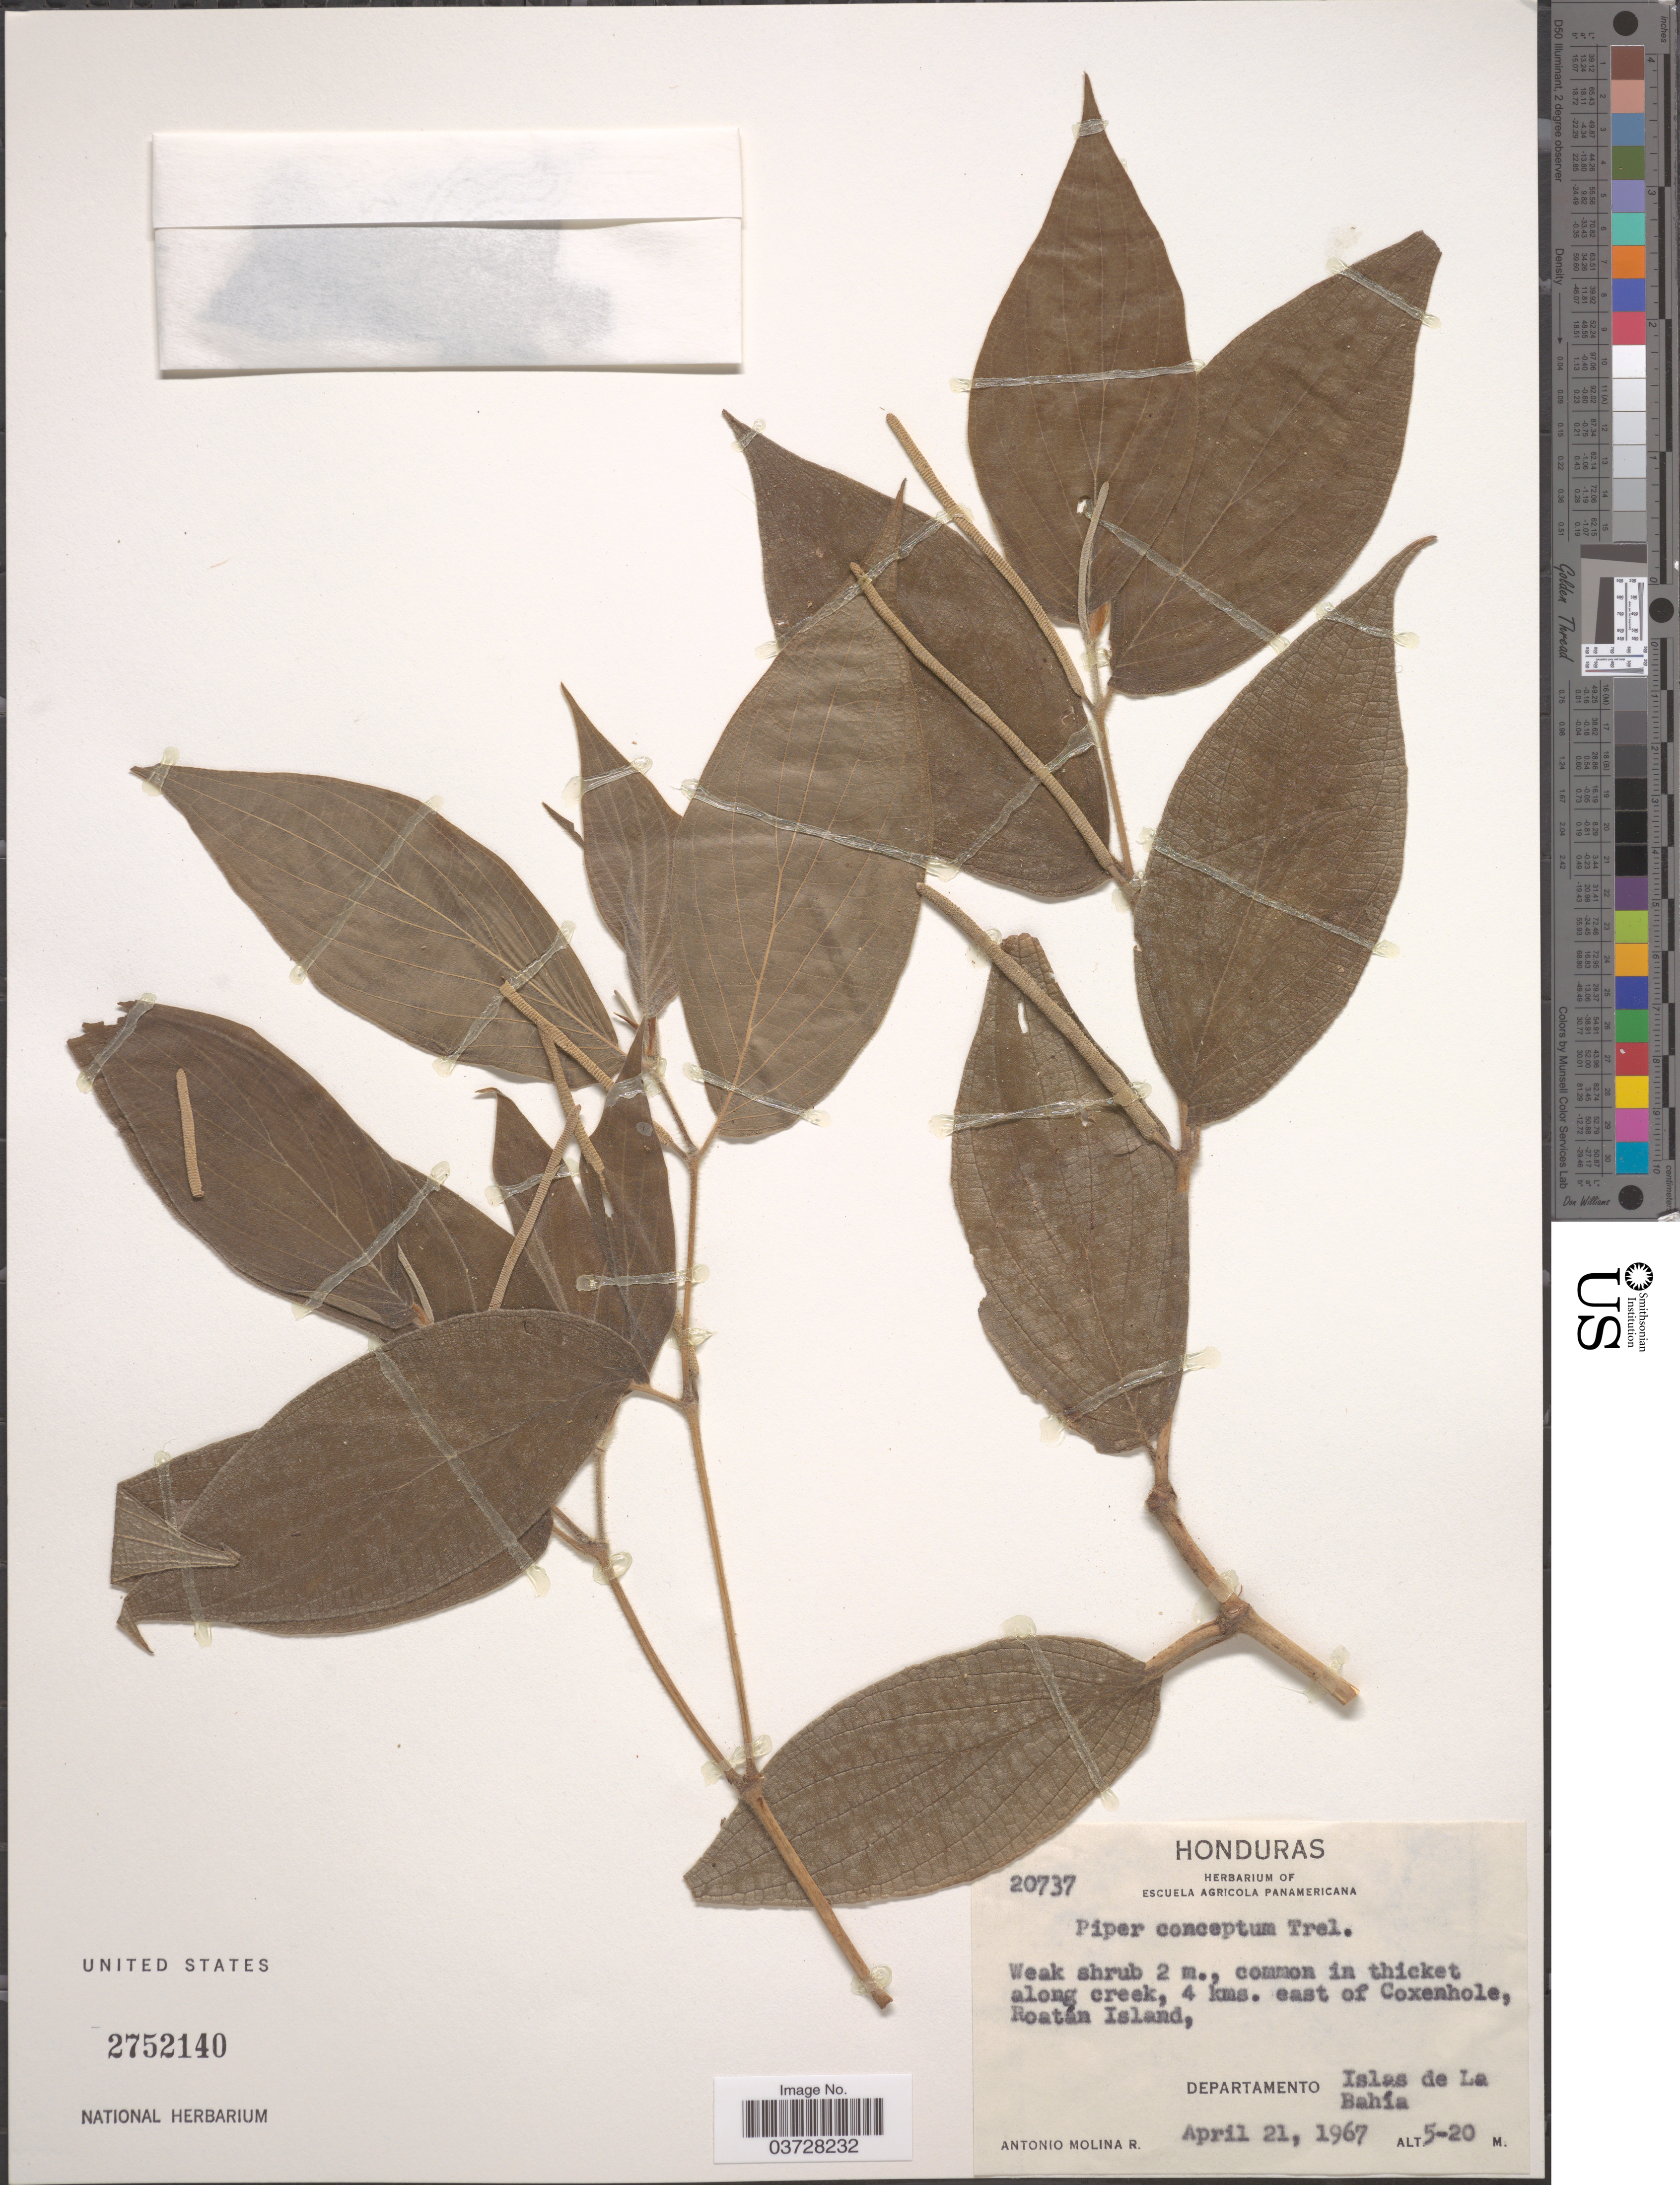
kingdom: Plantae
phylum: Tracheophyta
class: Magnoliopsida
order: Piperales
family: Piperaceae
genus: Piper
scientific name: Piper conceptum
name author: Trel. in Standl.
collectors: A. Molina R.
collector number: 20737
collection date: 1967-04-21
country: Honduras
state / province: Islas de la Bahía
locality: Along creek, 4 kms. east of Coxenhole, Roatán Island, Department Islas de La Bahía.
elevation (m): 5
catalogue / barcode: US 2752140